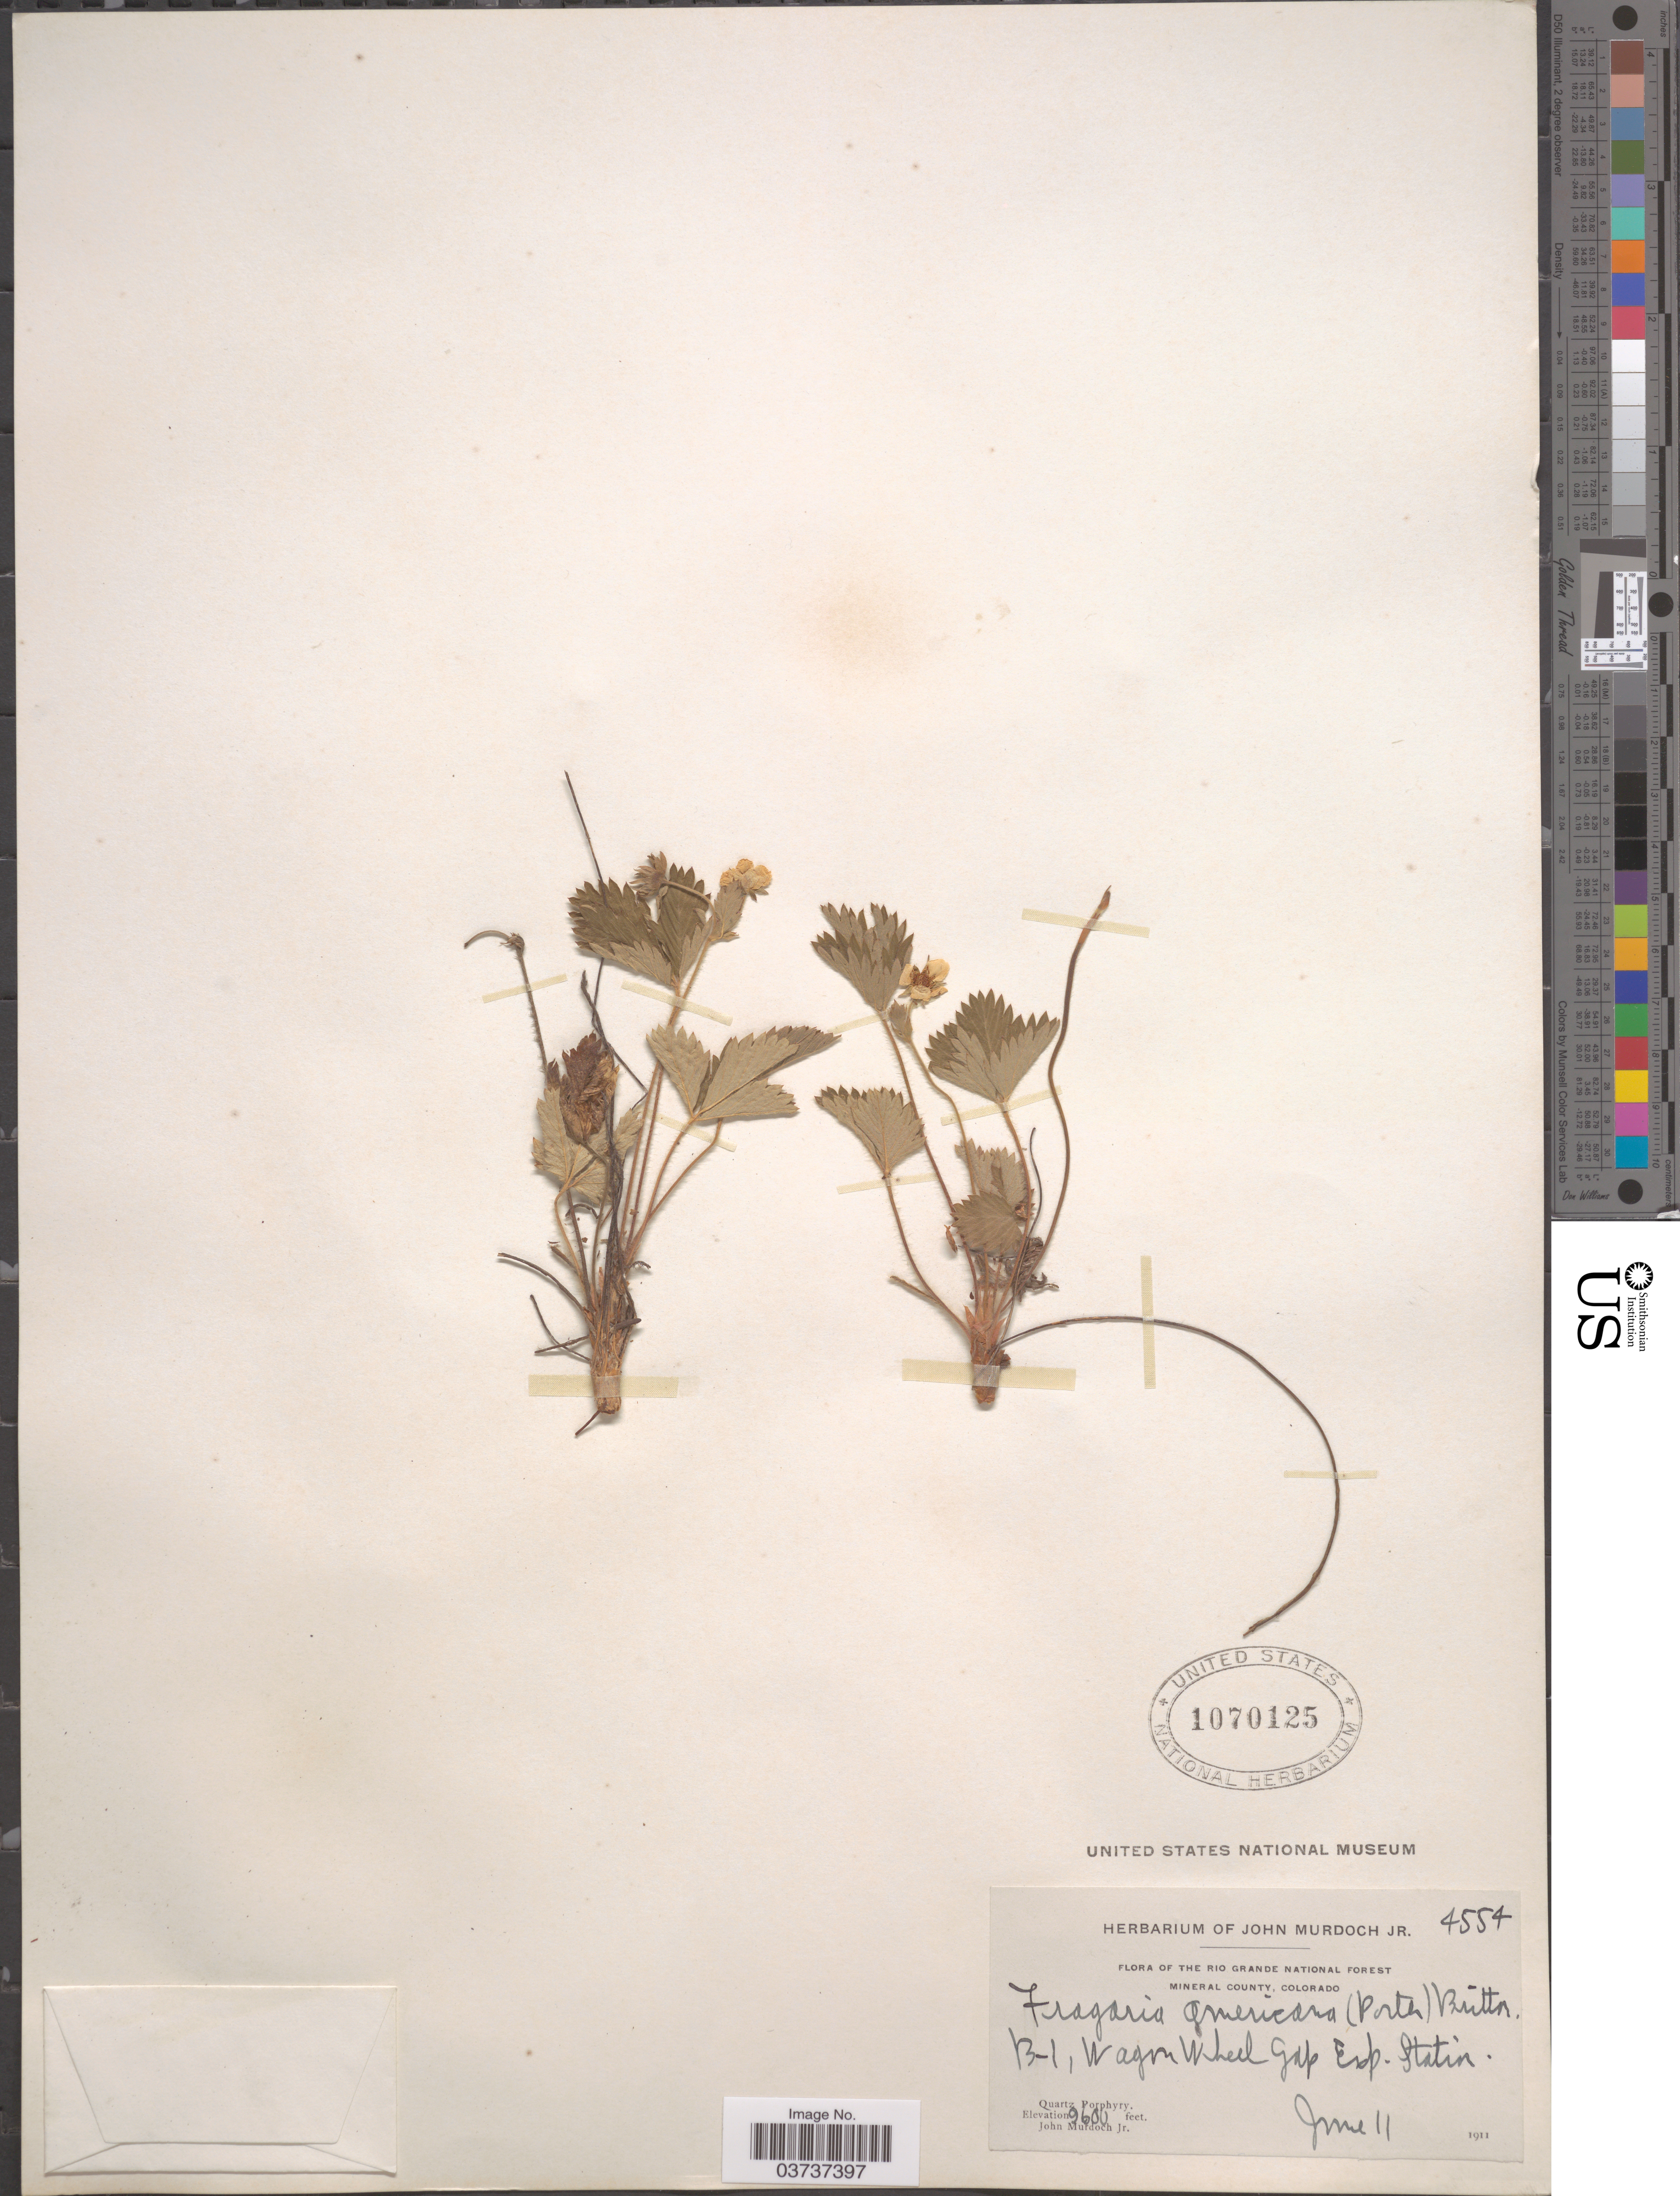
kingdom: Plantae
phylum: Tracheophyta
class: Magnoliopsida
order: Rosales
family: Rosaceae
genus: Fragaria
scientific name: Fragaria vesca subsp. americana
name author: (Porter) Staudt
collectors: J. Murdoch Jr.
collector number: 4554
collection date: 1911-06-11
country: United States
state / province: Colorado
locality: The Rio Grande National Forest. Mineral County. B-1, Wagon Wheel Gap Exp. Station.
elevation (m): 2926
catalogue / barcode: US 1070125